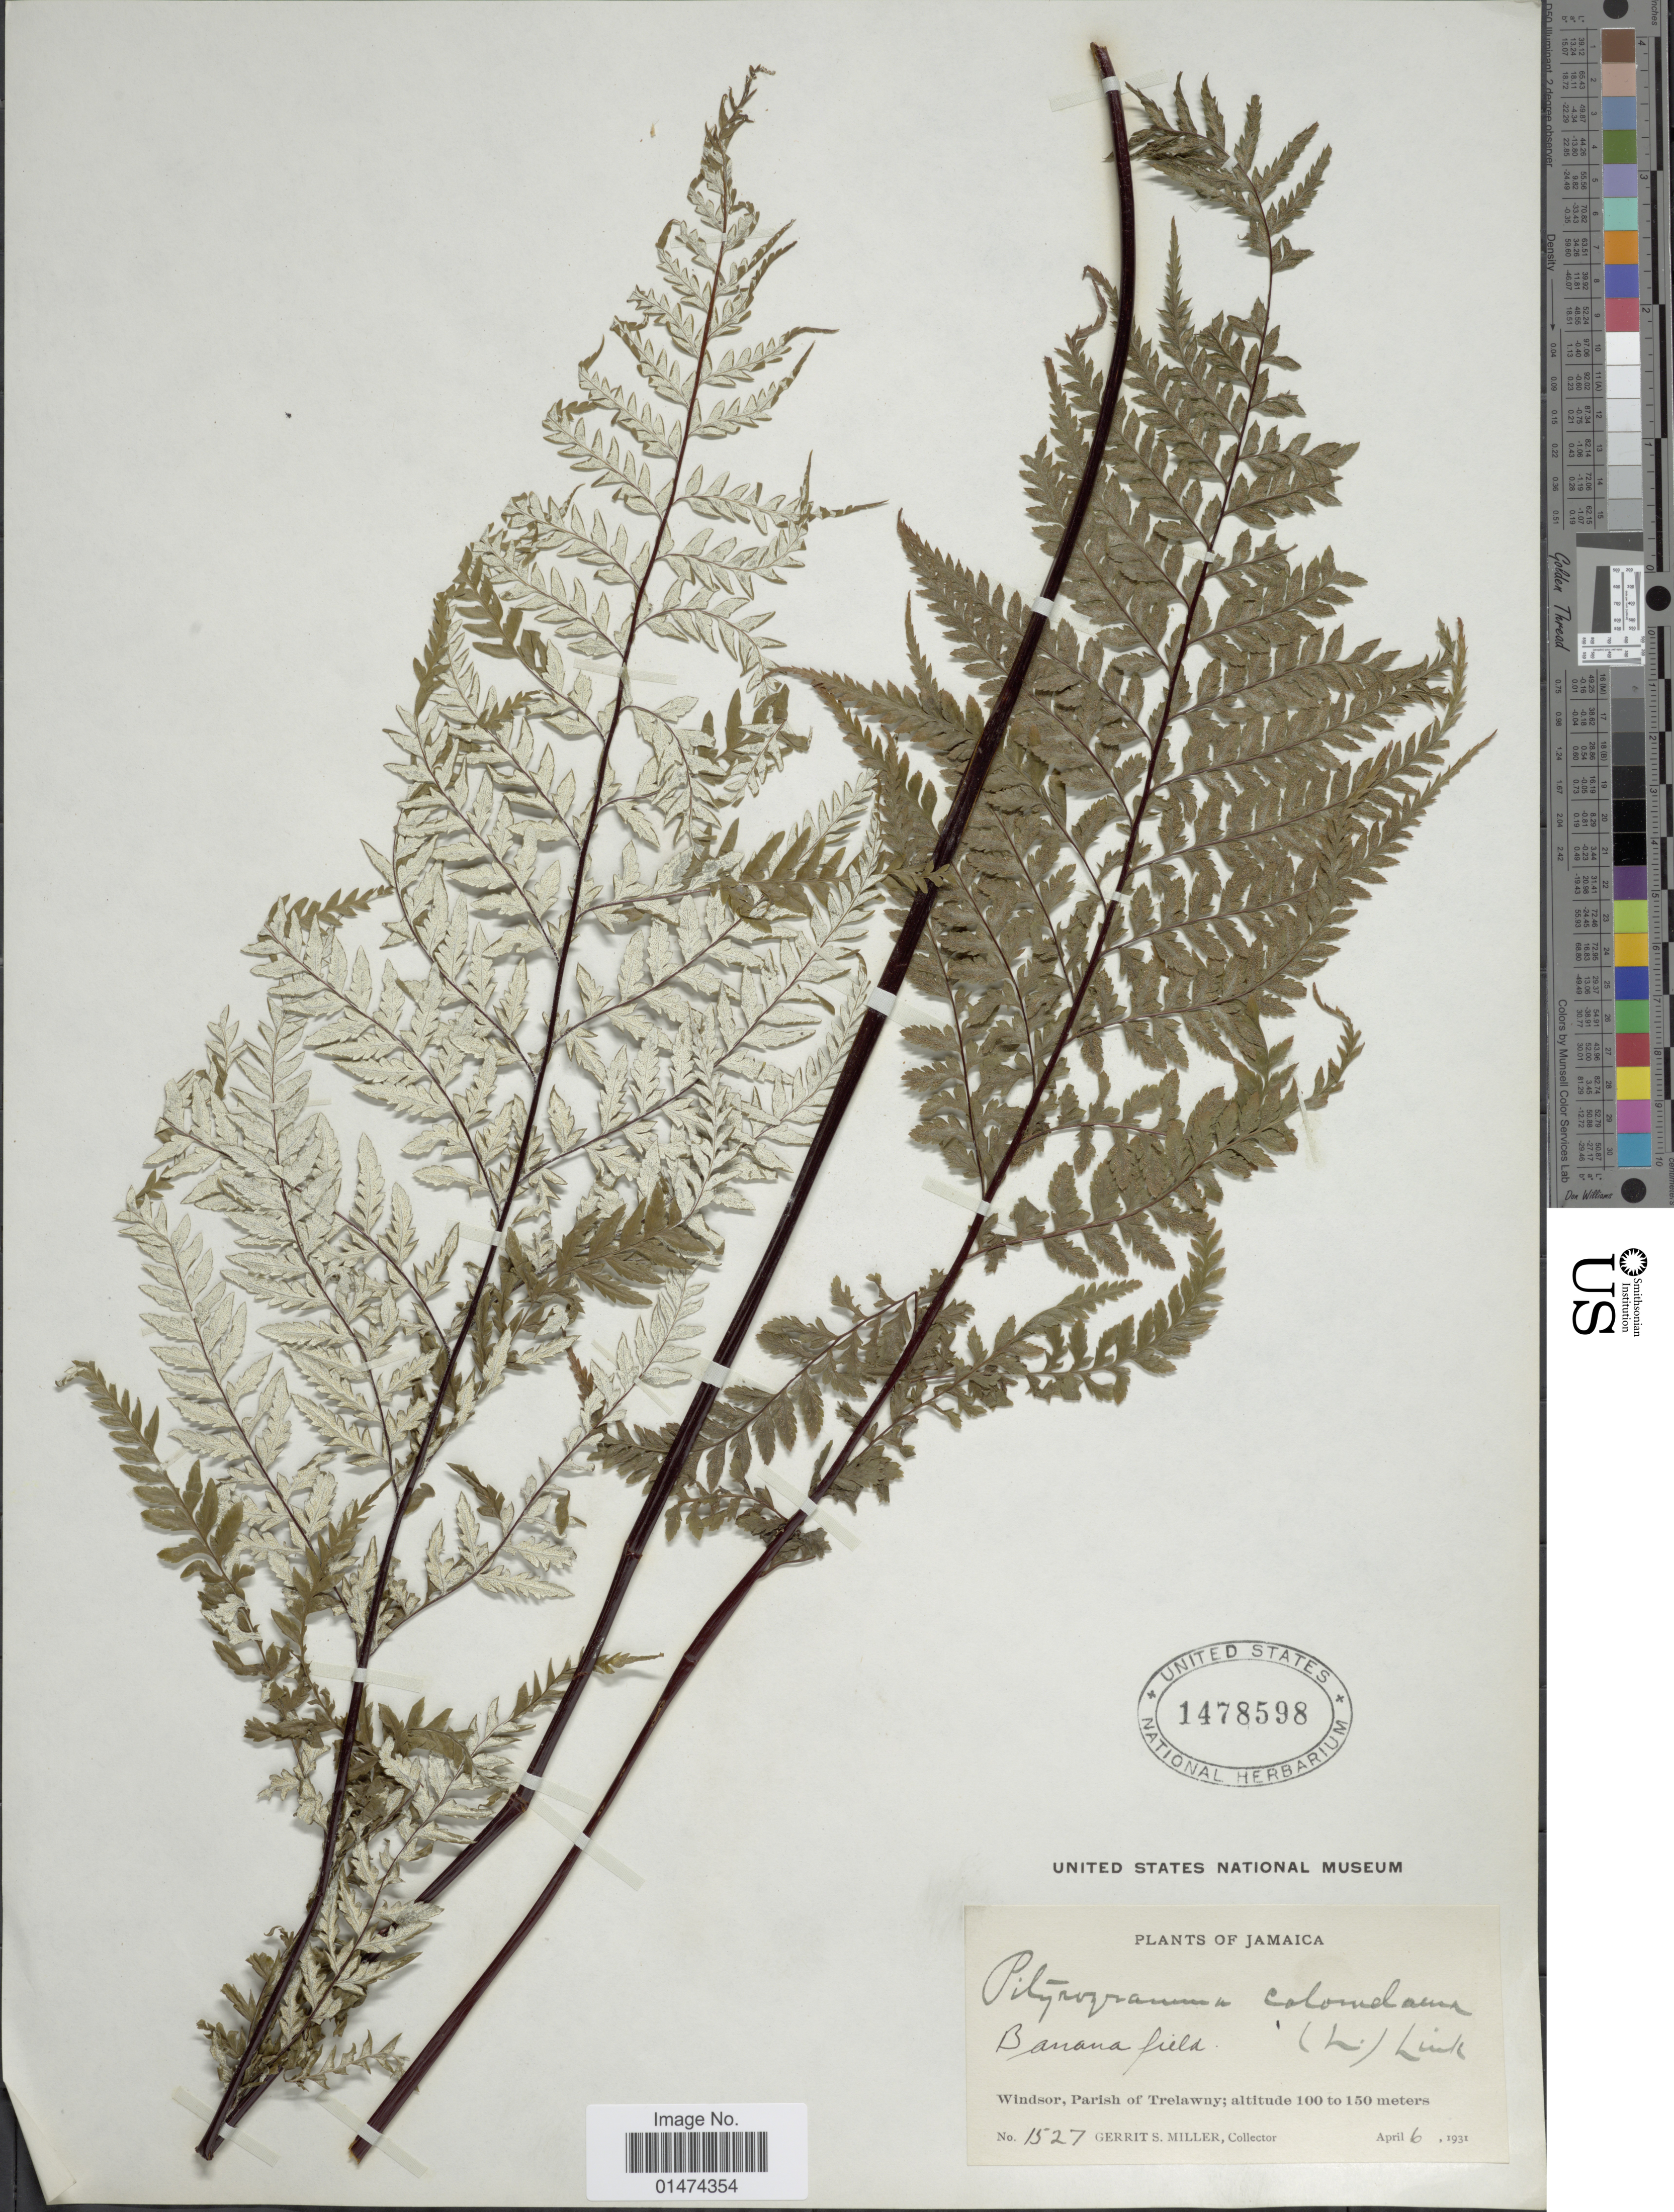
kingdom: Plantae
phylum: Tracheophyta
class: Polypodiopsida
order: Polypodiales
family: Pteridaceae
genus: Pityrogramma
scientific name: Pityrogramma calomelanos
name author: (L.) Link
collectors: G. S. Miller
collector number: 1527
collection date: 1931-04-06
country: Jamaica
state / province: Trelawny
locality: Windsor, Parish of Trelawny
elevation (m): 100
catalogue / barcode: US 1478598